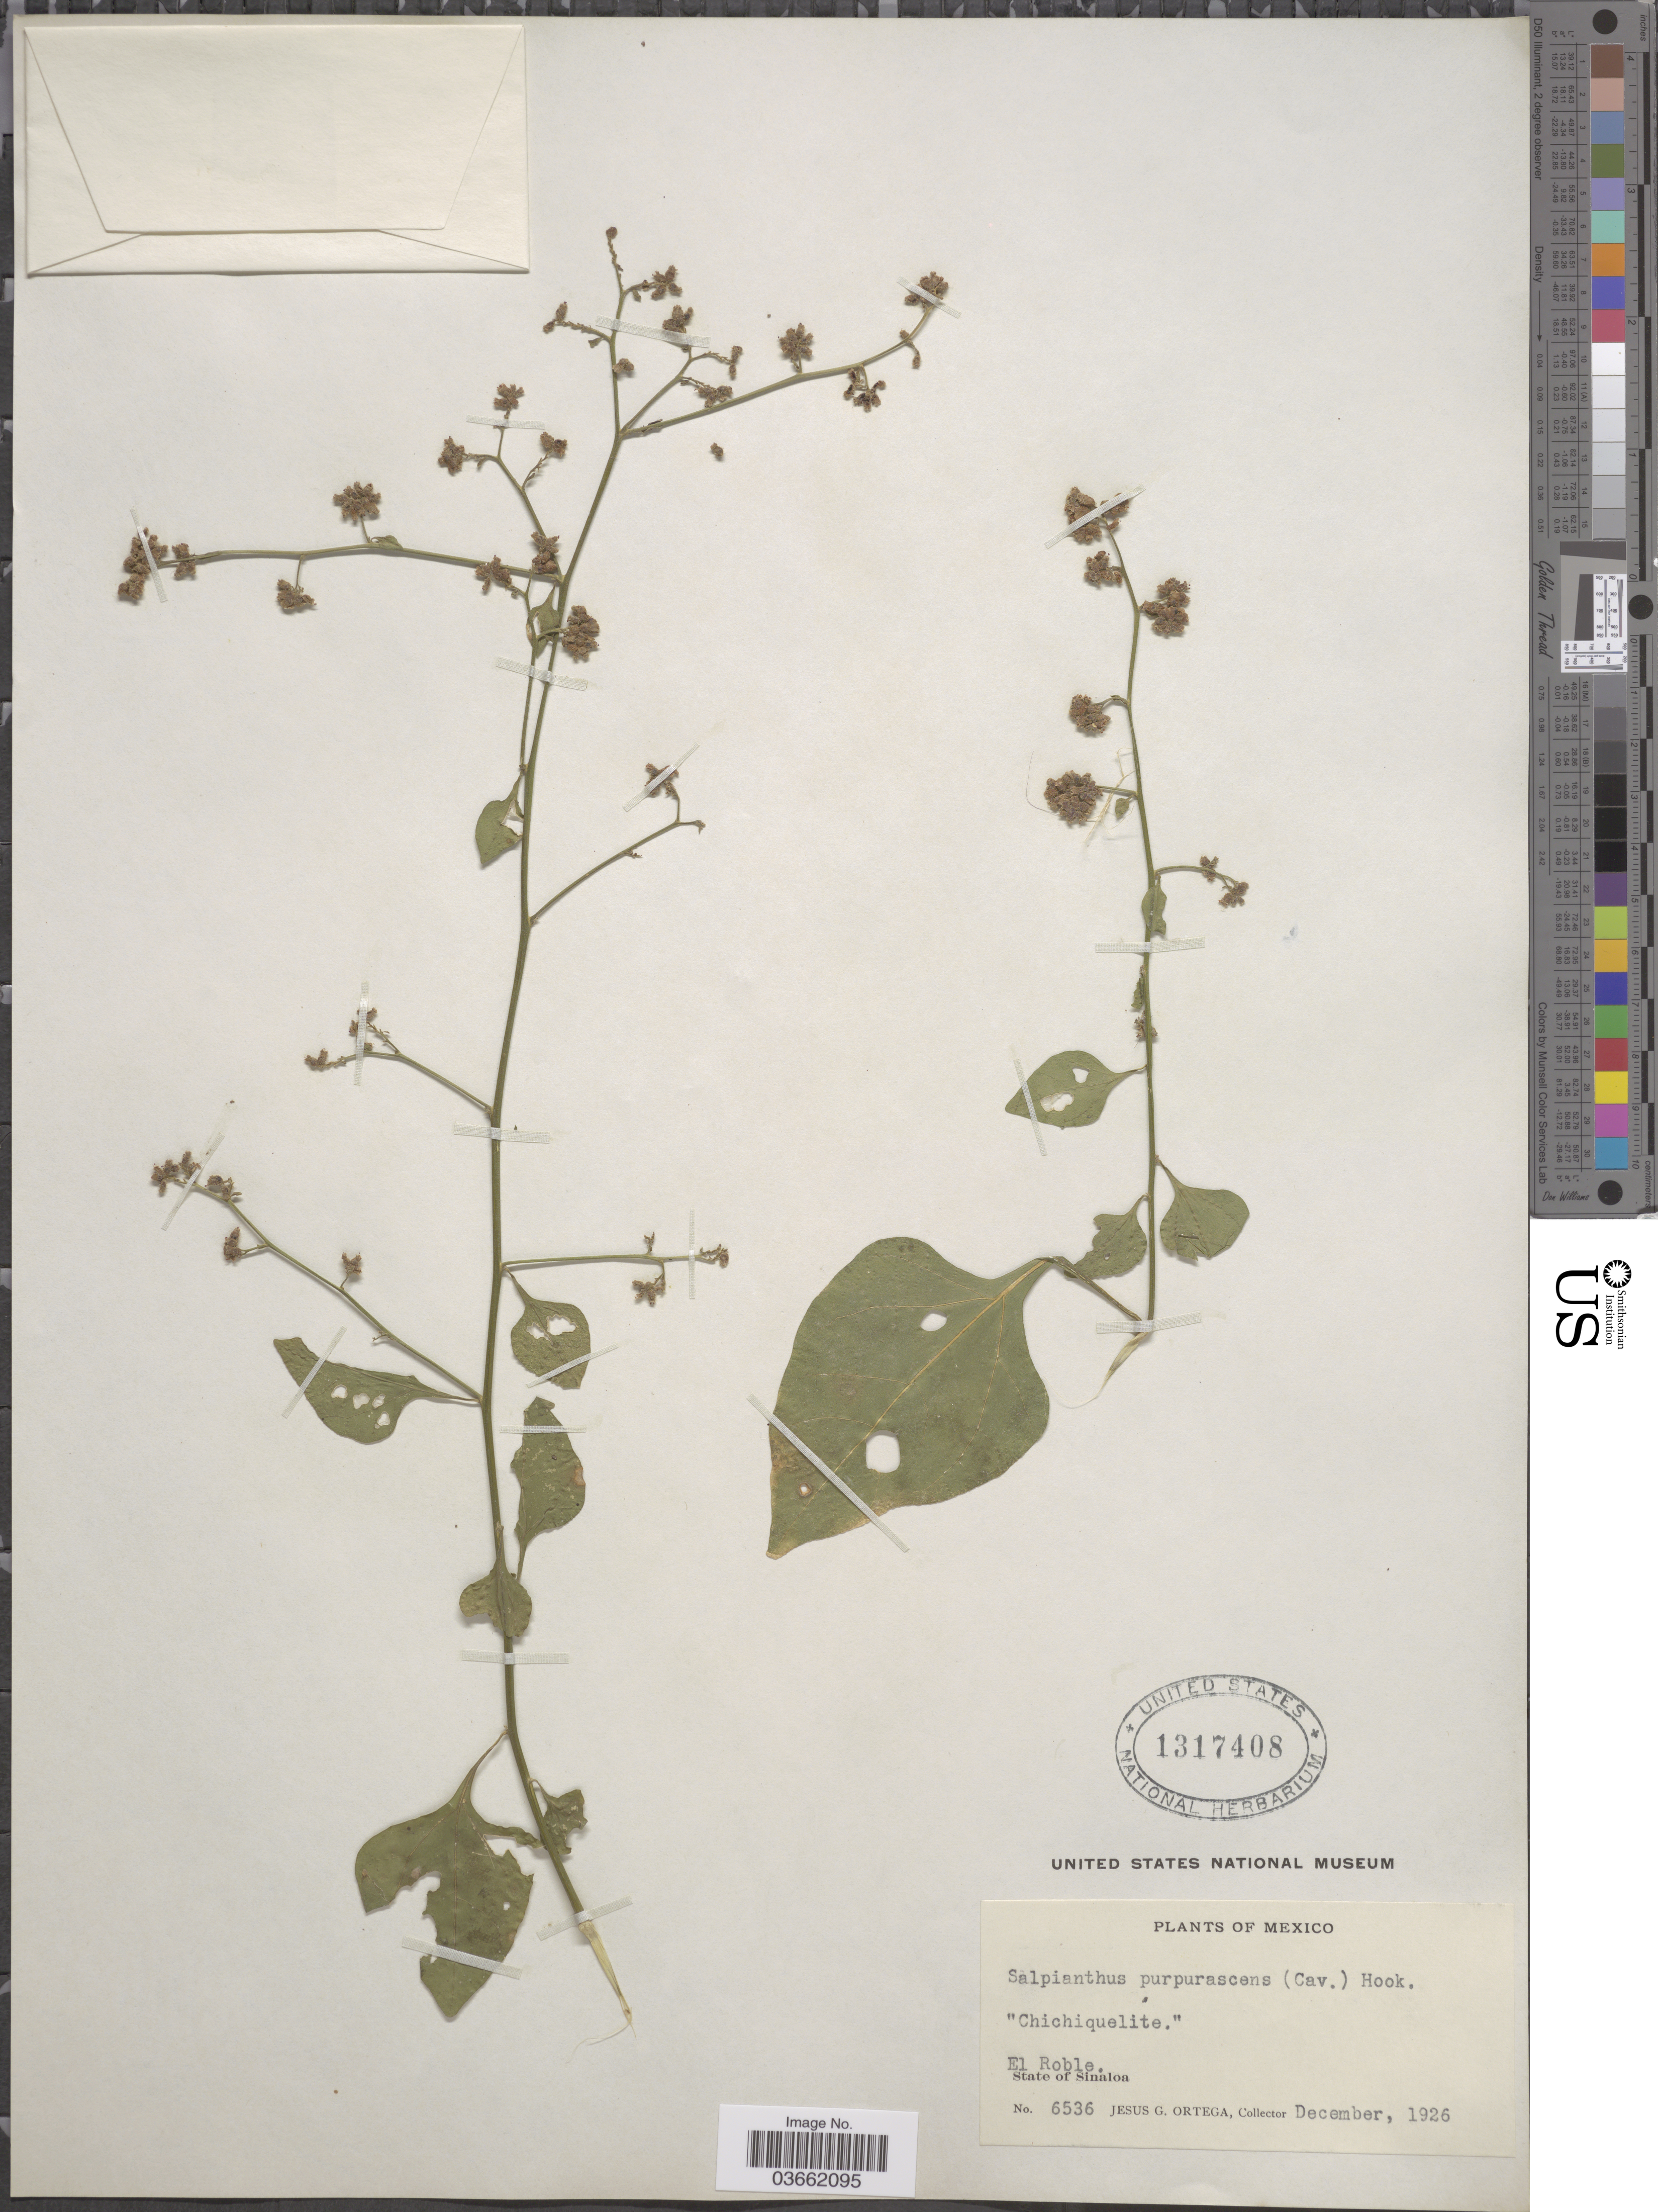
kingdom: Plantae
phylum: Tracheophyta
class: Magnoliopsida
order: Caryophyllales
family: Nyctaginaceae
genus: Salpianthus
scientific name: Salpianthus purpurascens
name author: (Cav. ex Lag.) Hook. & Arn.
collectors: J. Ortega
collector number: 6536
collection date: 1926-12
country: Mexico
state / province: Sinaloa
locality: El Roble.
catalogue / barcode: US 1317408